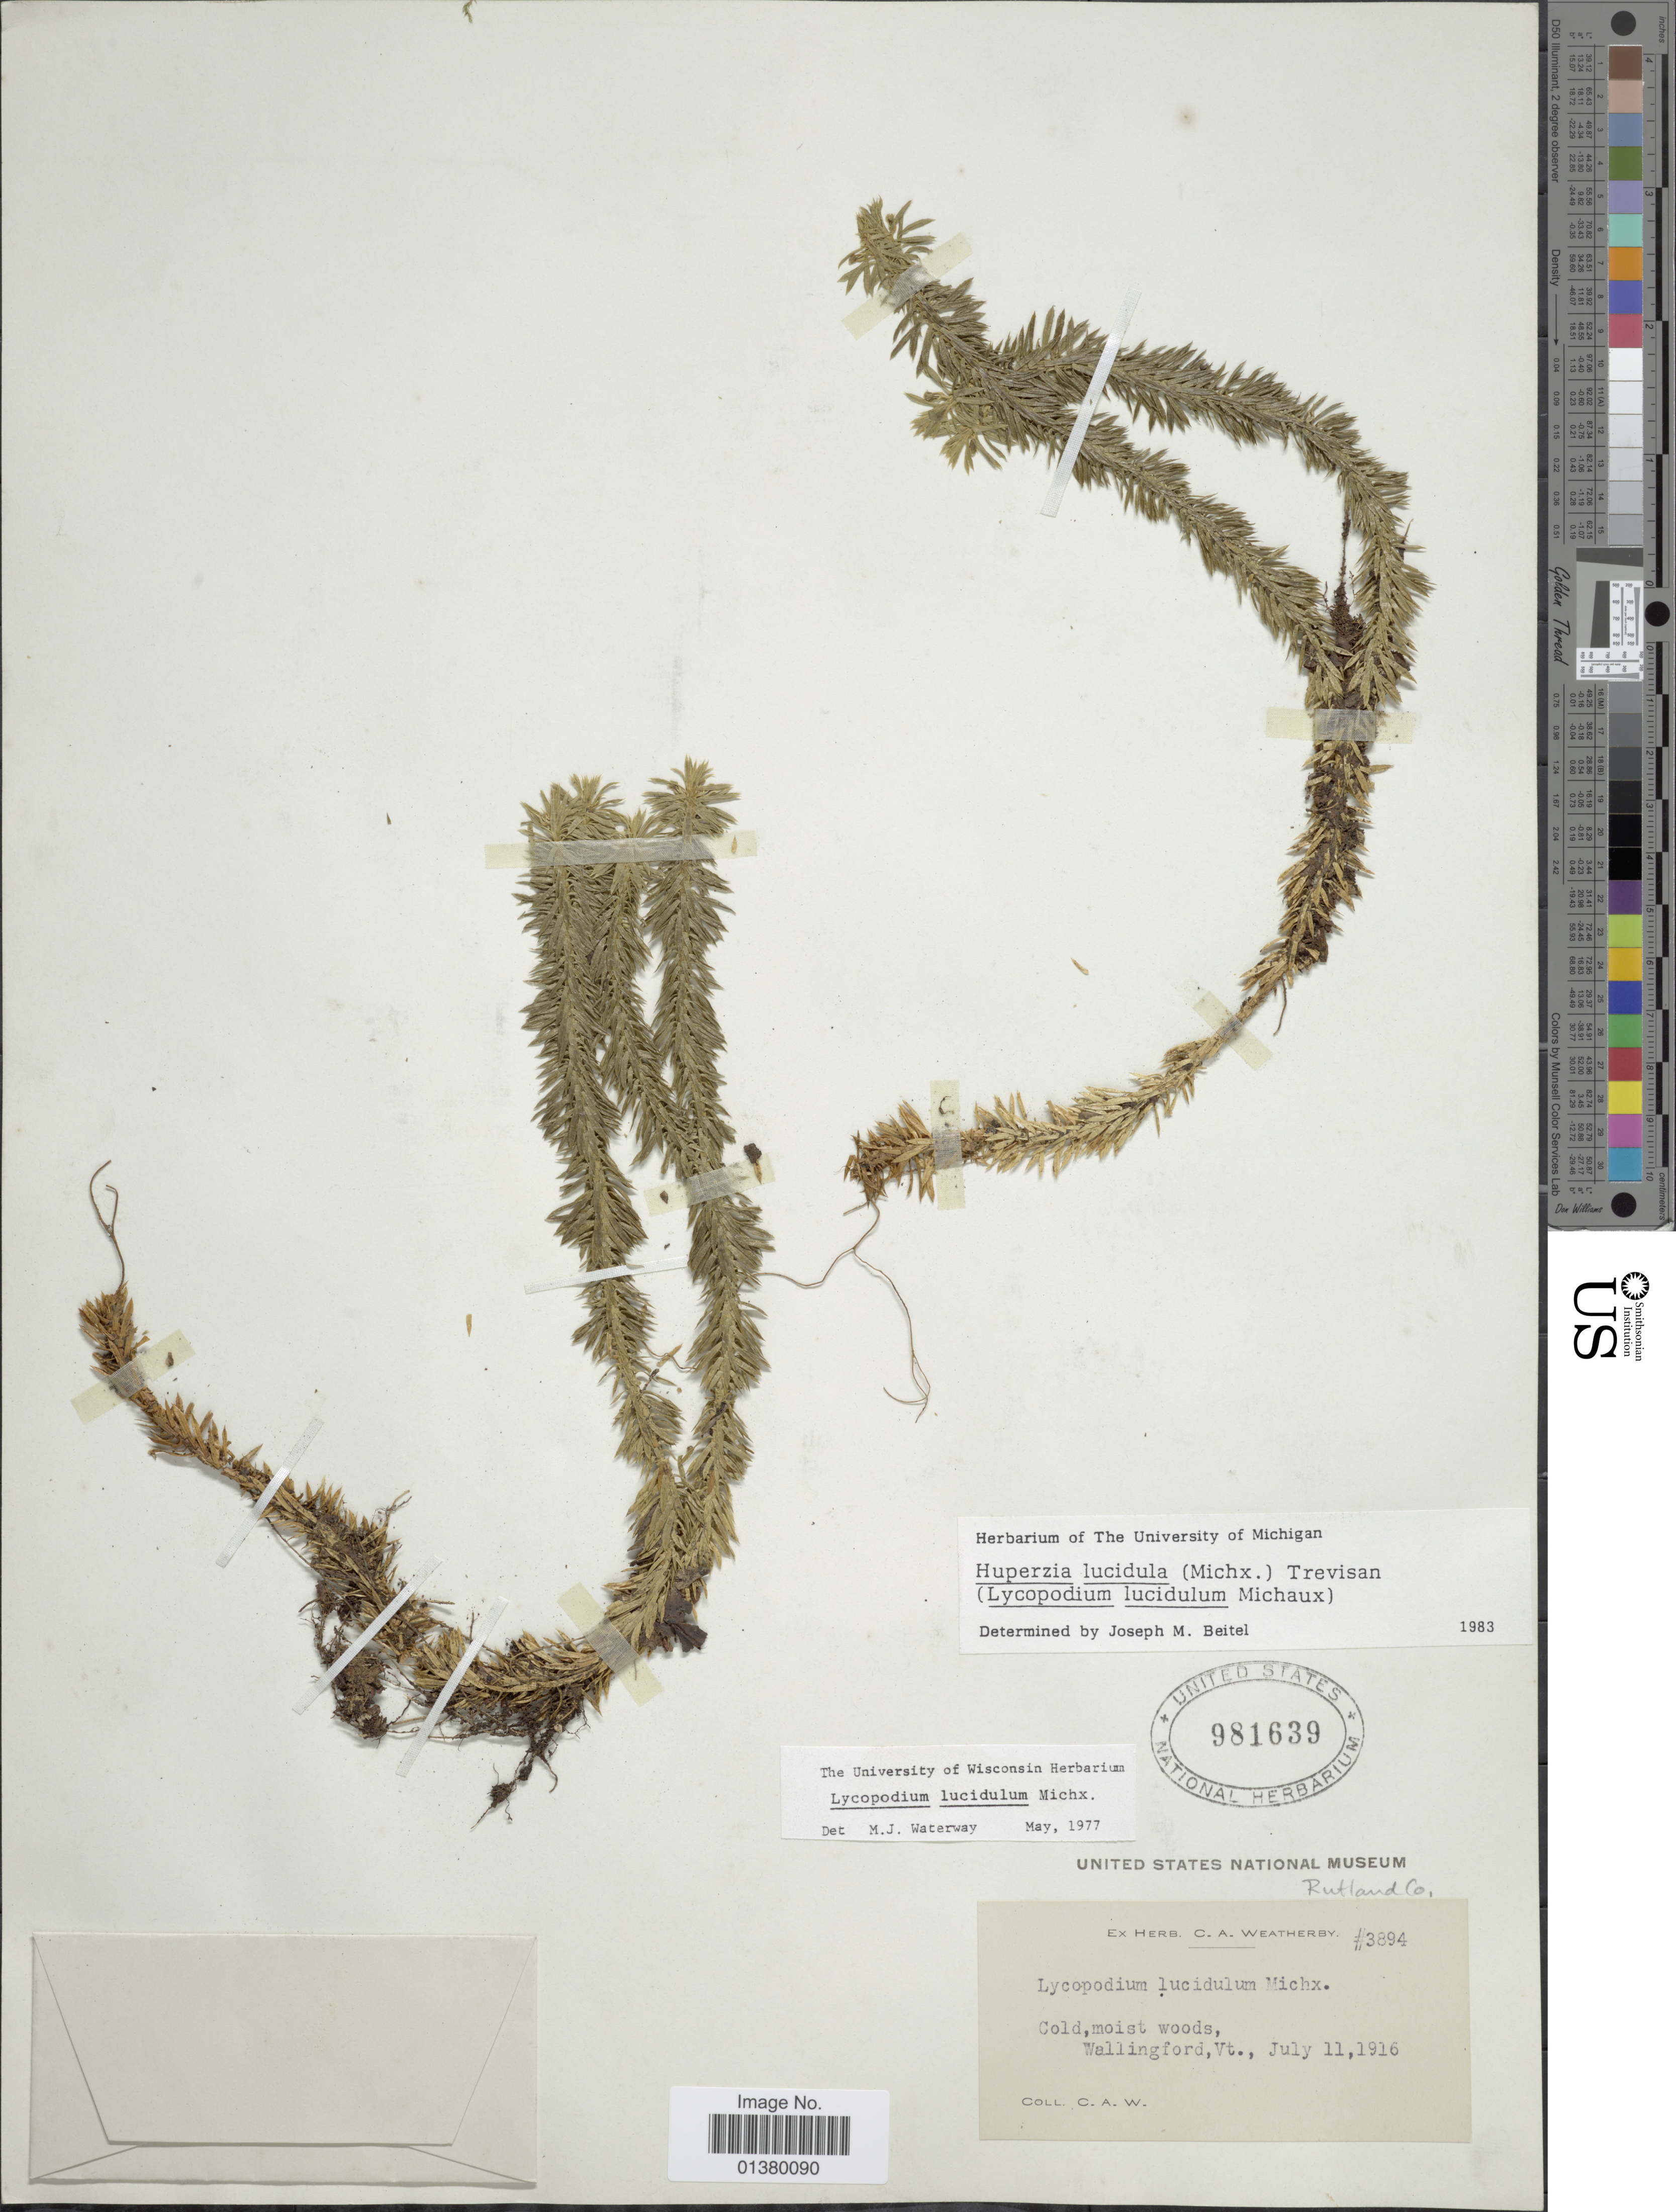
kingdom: Plantae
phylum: Tracheophyta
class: Lycopodiopsida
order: Lycopodiales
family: Lycopodiaceae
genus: Huperzia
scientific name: Huperzia lucidula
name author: (Michx.) Trevis.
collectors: C. A. Weatherby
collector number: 3894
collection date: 1916-07-11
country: United States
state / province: Vermont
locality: Wallingford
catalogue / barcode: US 981639